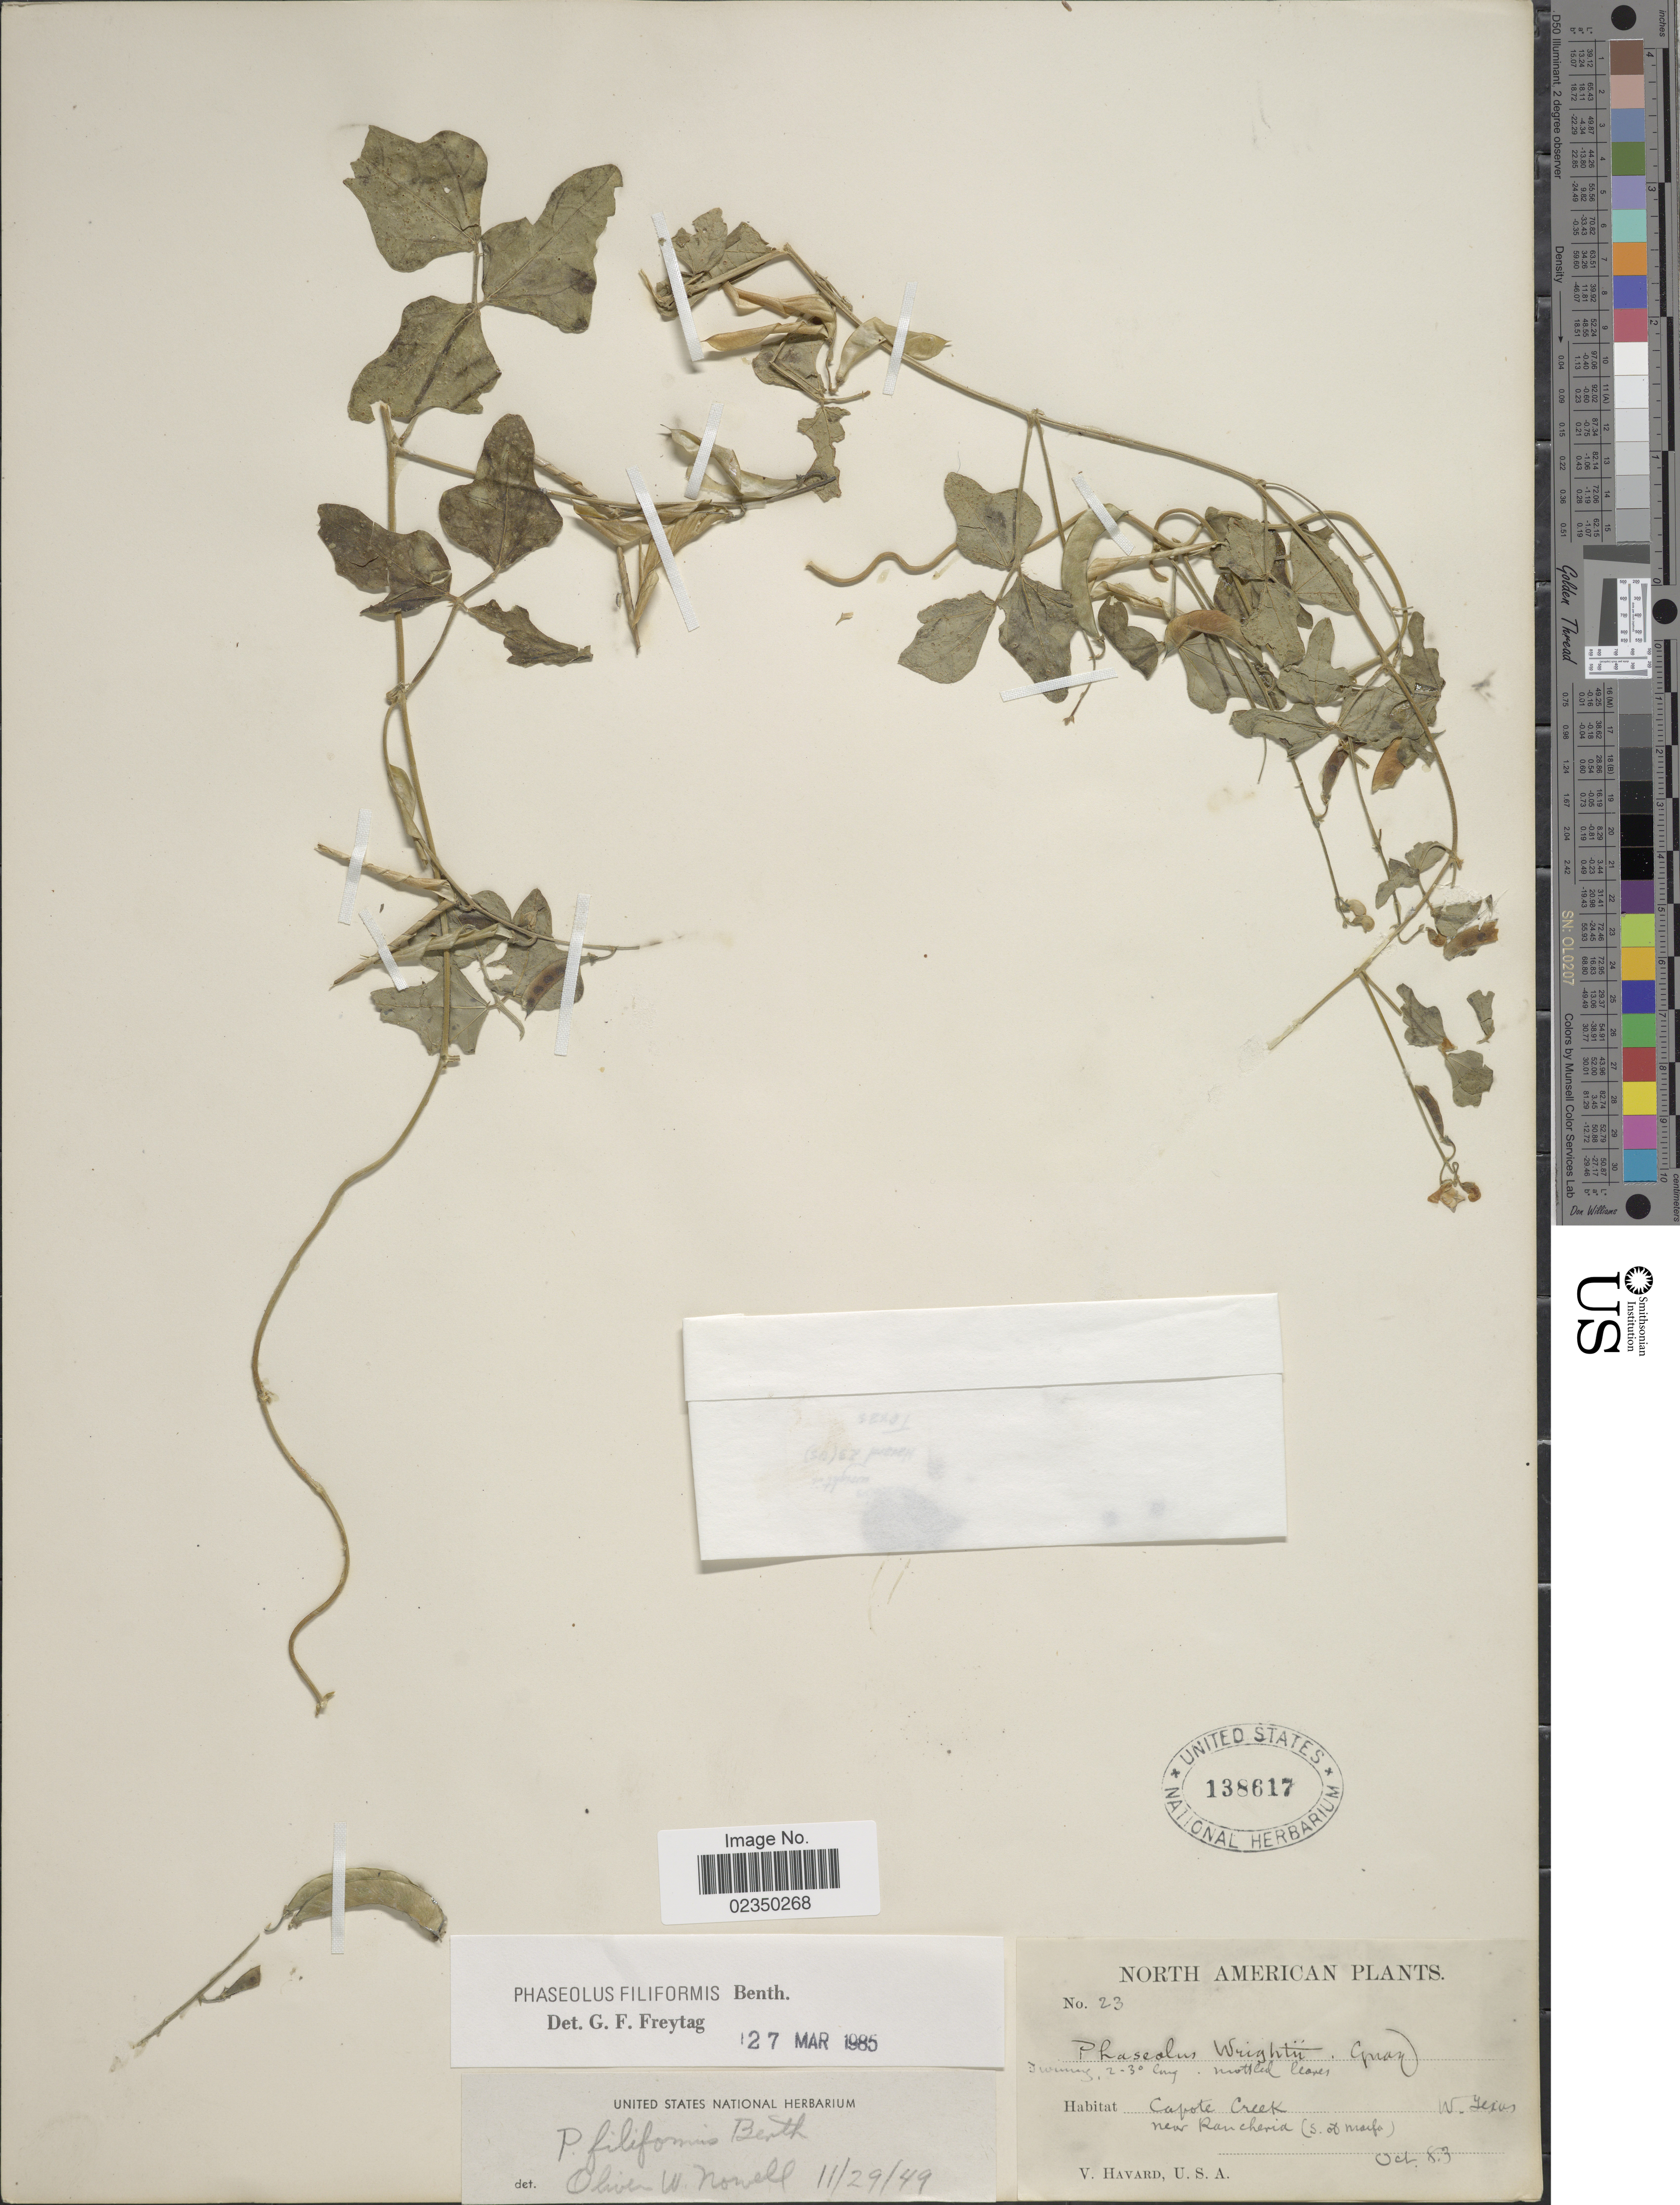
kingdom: Plantae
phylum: Tracheophyta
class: Magnoliopsida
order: Fabales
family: Fabaceae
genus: Phaseolus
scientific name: Phaseolus filiformis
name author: Benth.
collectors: V. Havard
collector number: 23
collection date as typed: Transcribed d/m/y: /10/83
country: United States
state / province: Texas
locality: Capote Creek, W. Texas, near Rancheria (S of Marfa)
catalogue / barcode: US 138617